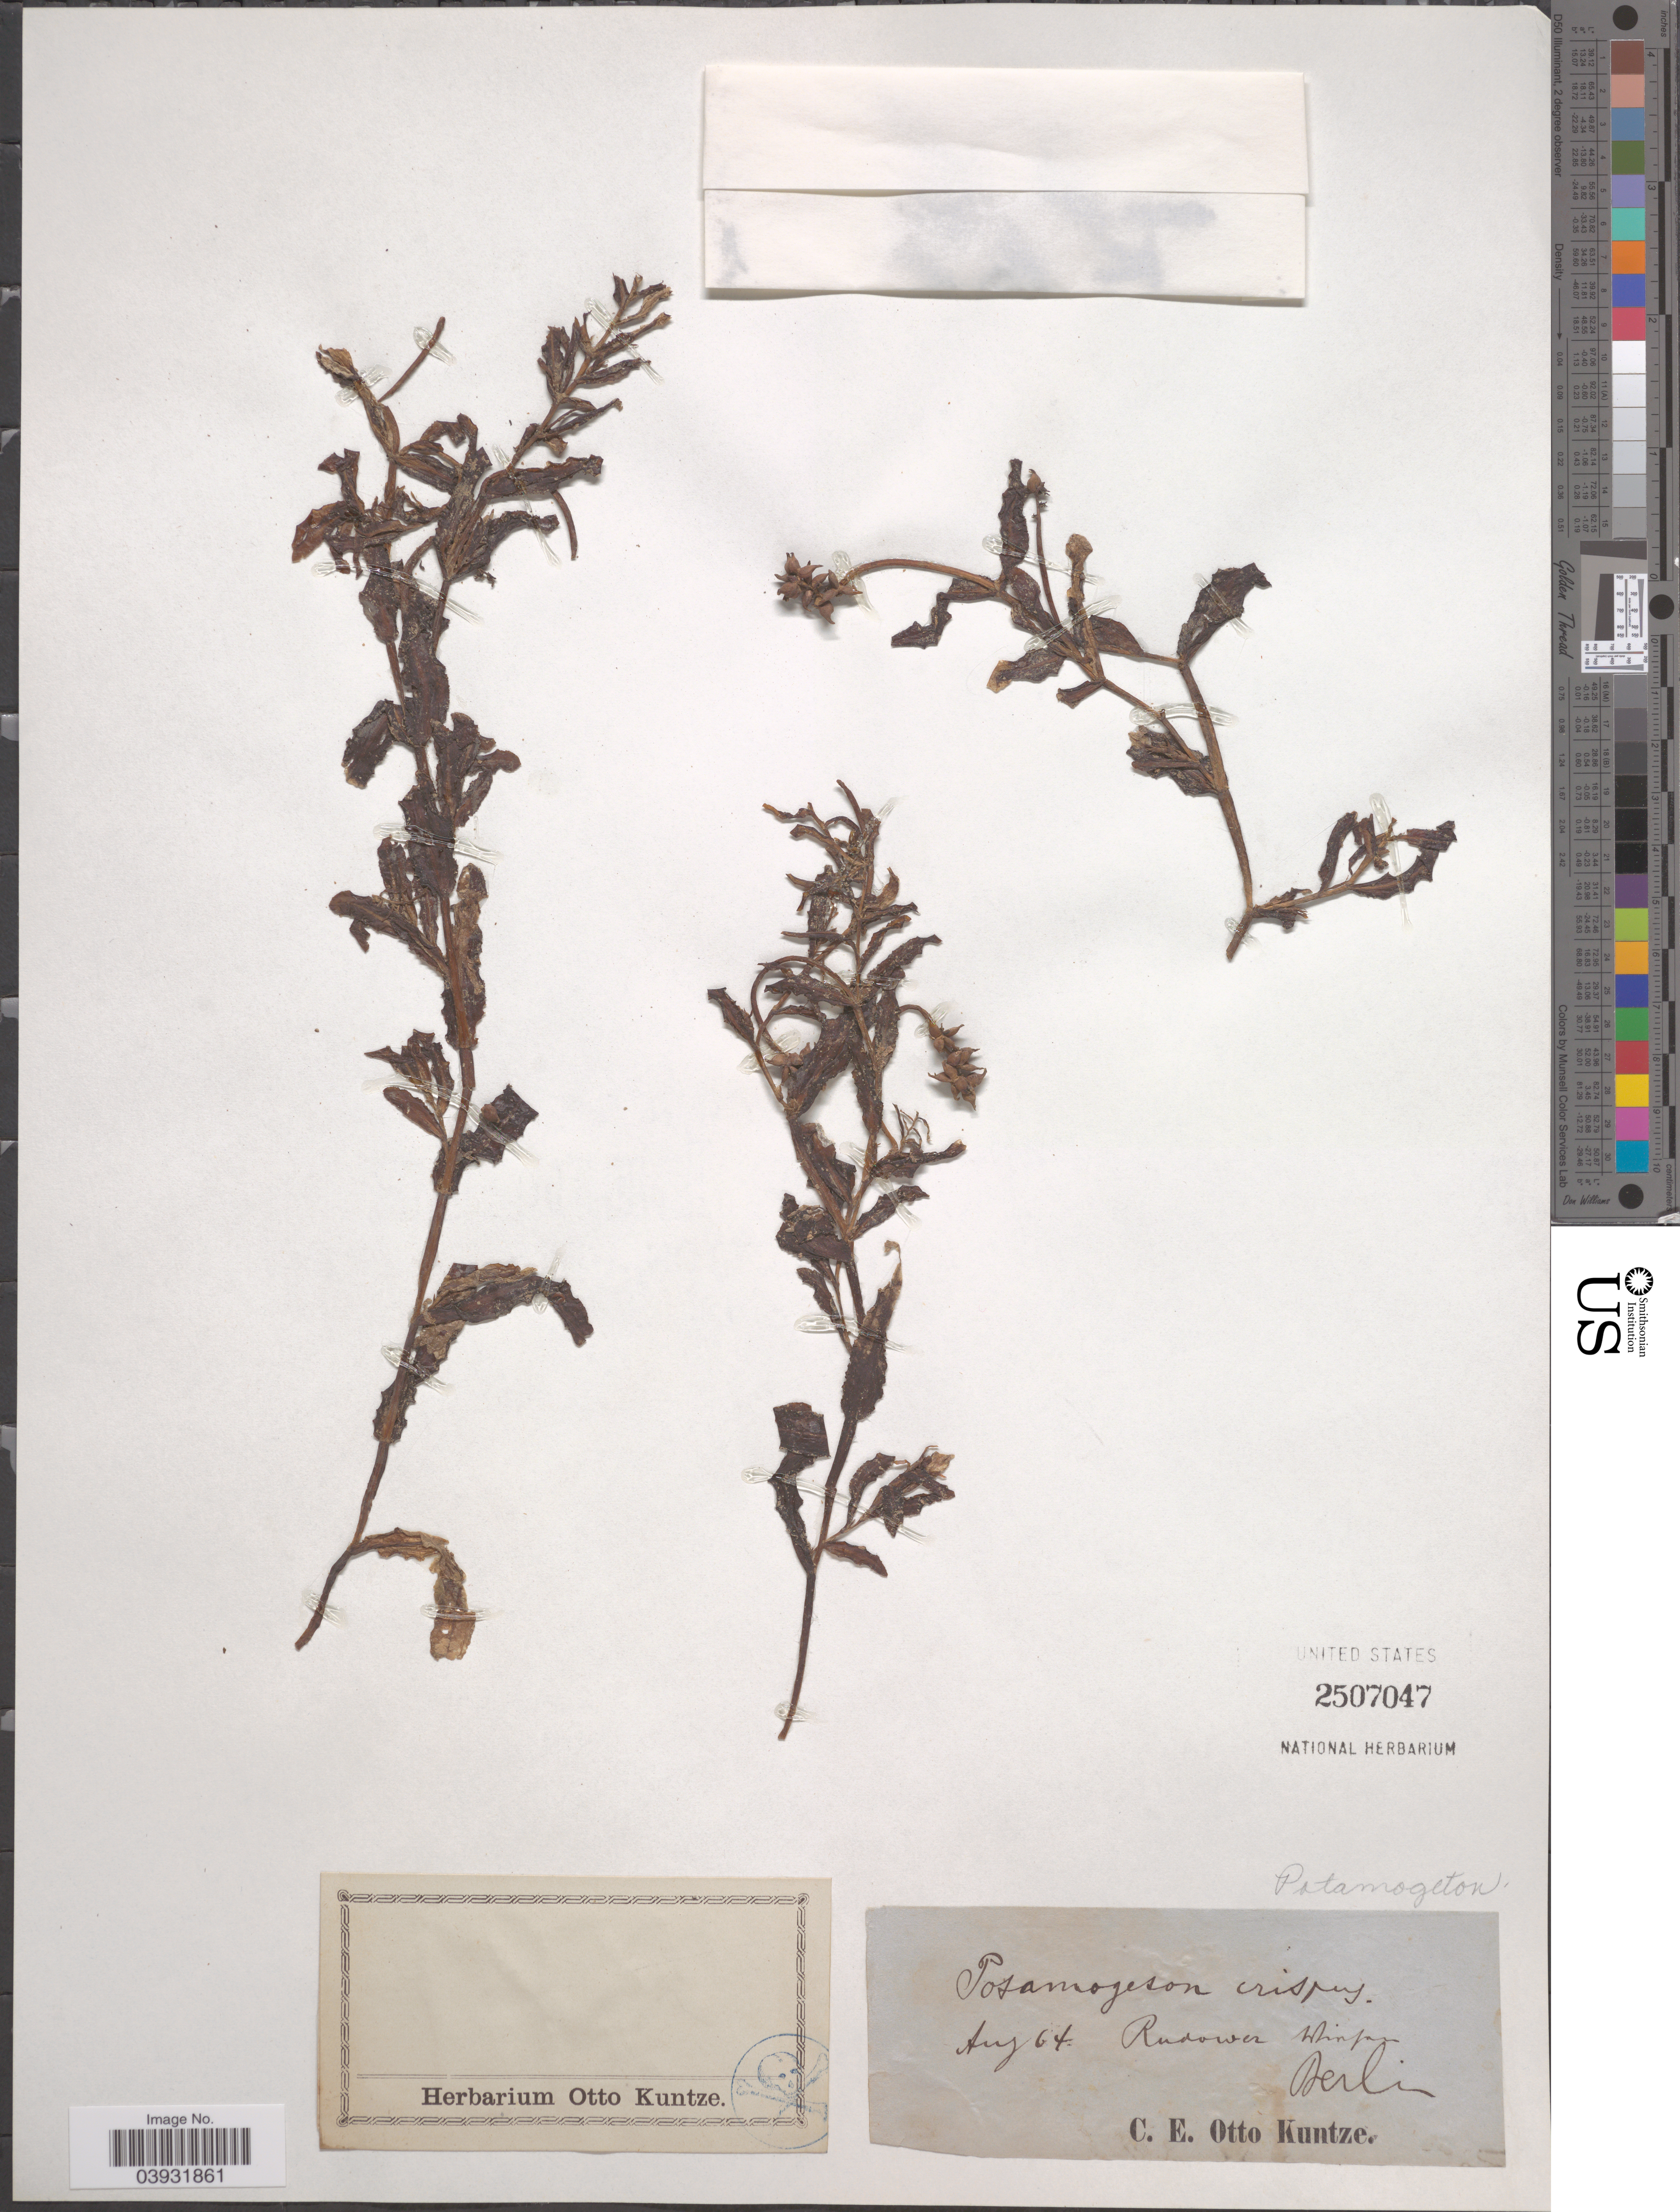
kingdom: Plantae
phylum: Tracheophyta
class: Liliopsida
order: Alismatales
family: Potamogetonaceae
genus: Potamogeton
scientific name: Potamogeton crispus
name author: L.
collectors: C.E.O. Kuntze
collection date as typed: Transcribed d/m/y: /8/64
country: Germany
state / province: Berlin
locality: Rudower Whirpu. [interpreted]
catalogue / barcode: US 2507047